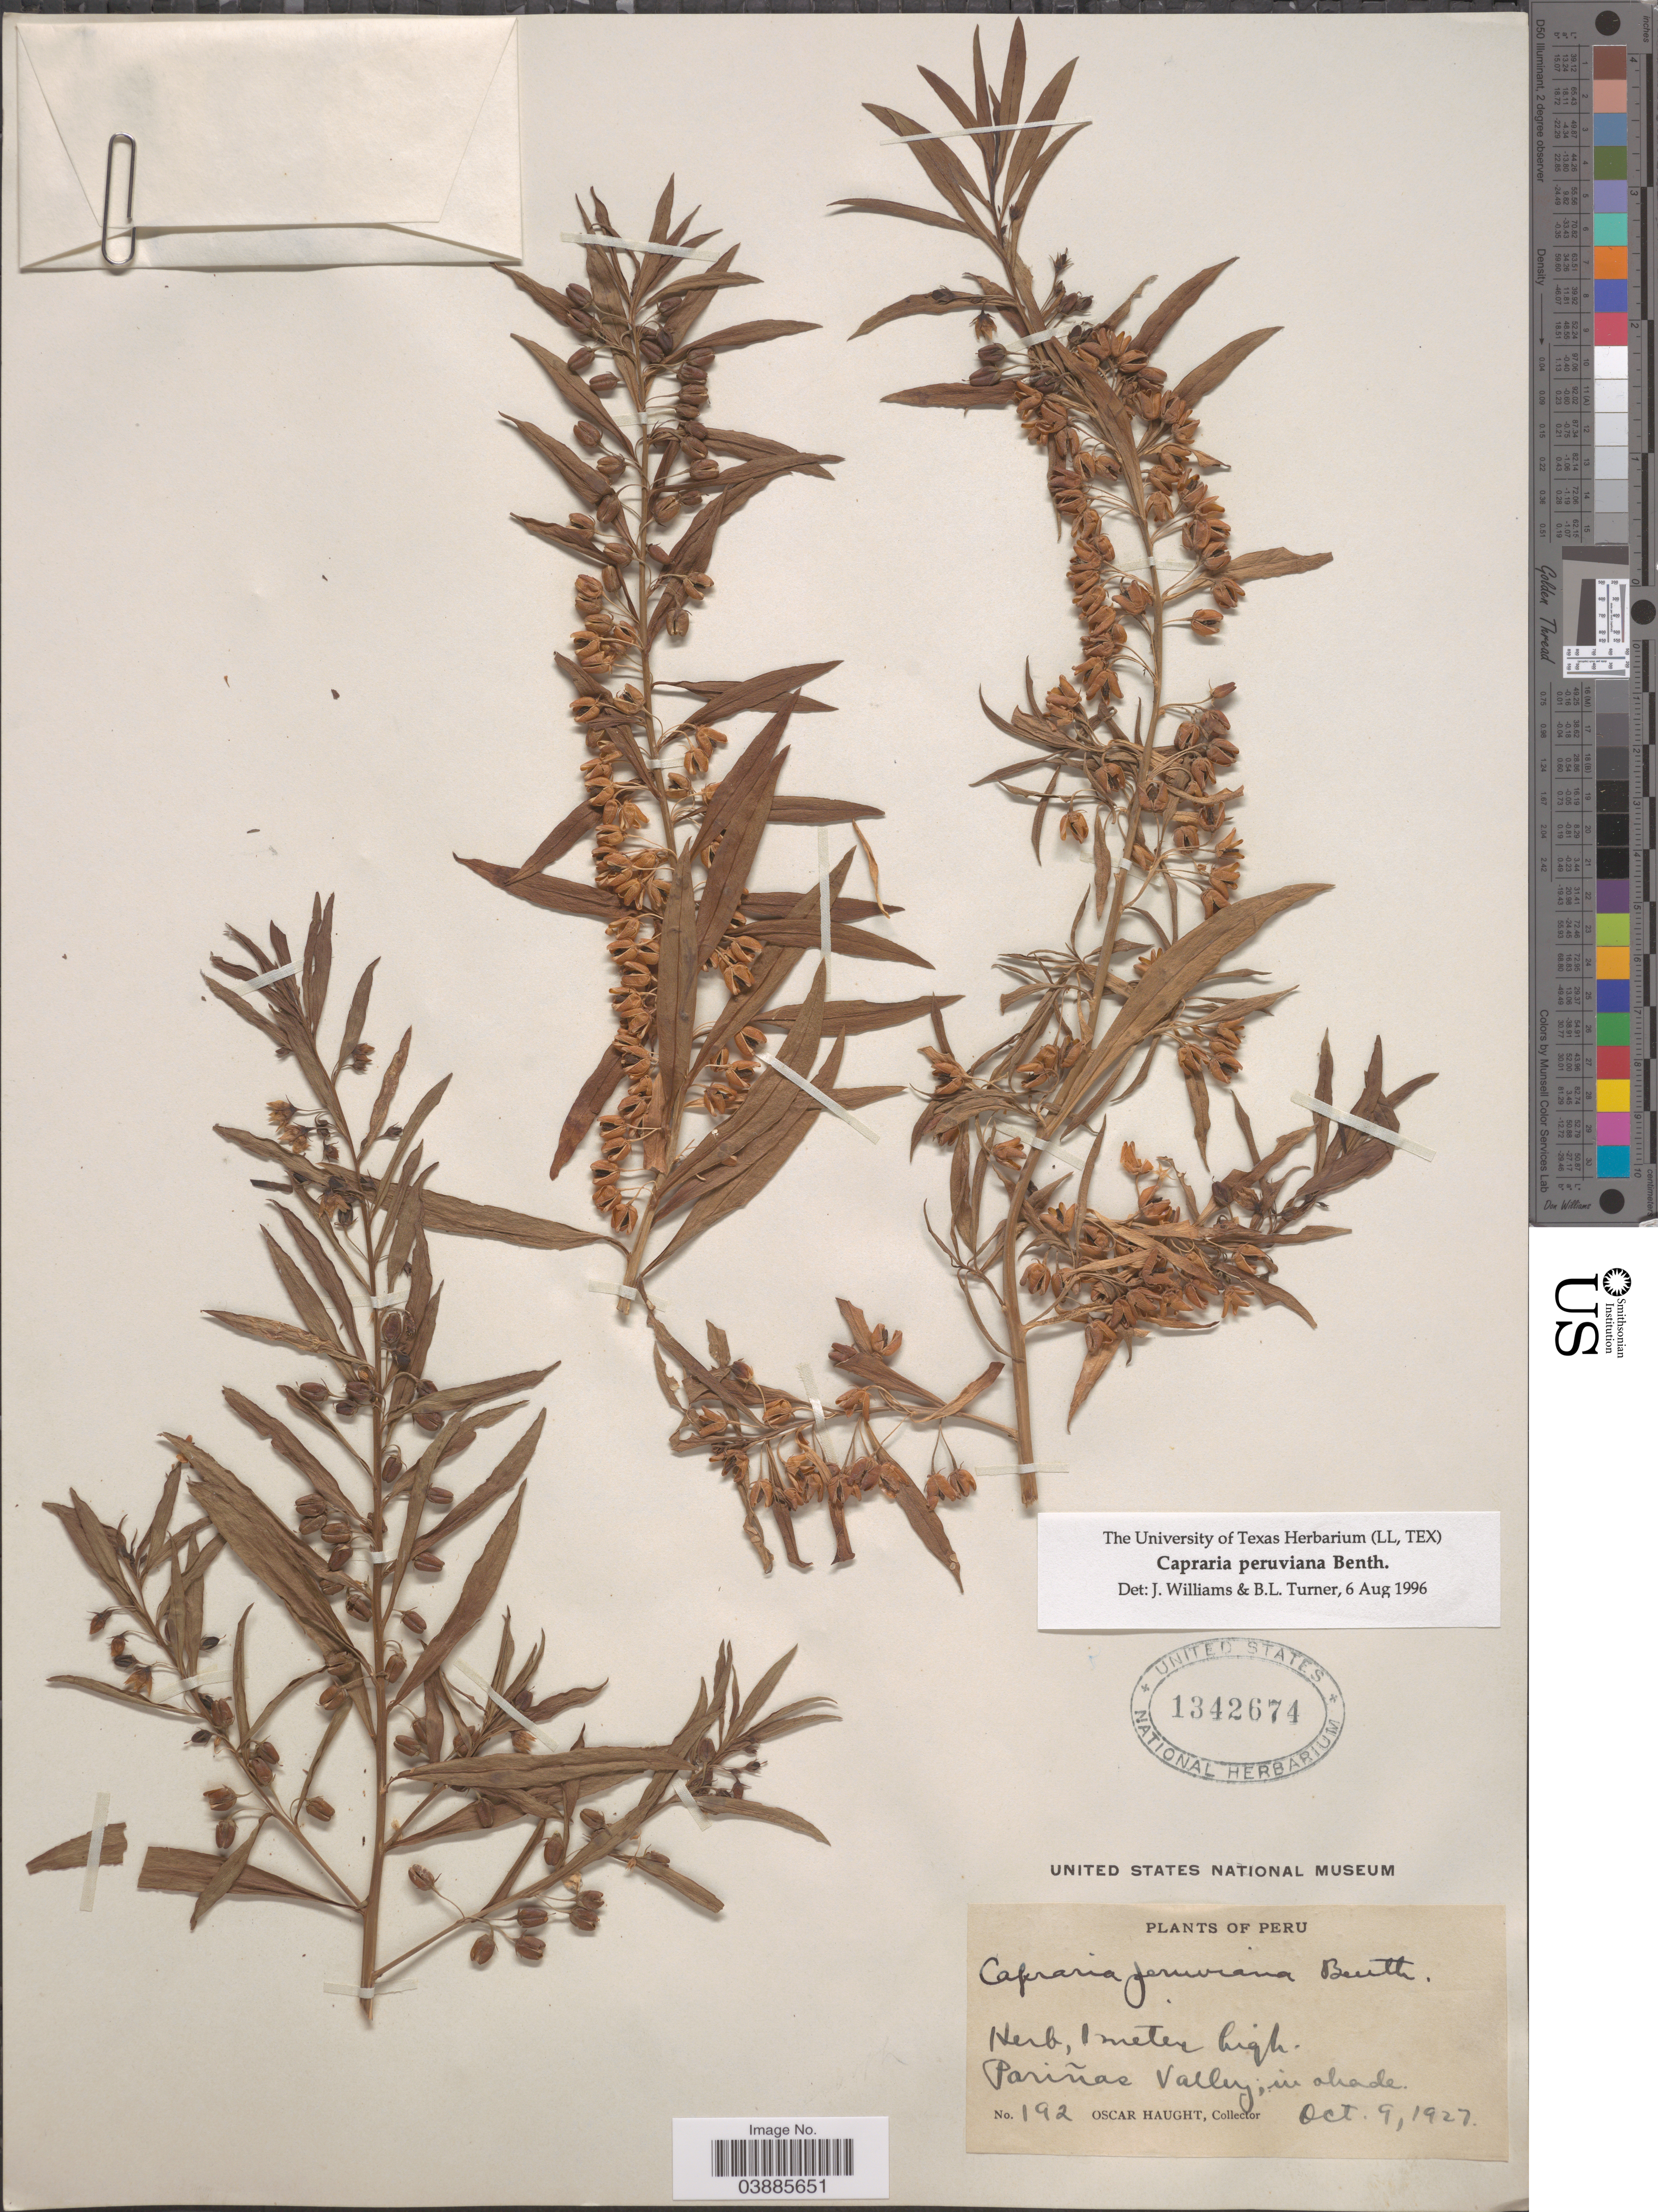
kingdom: Plantae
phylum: Tracheophyta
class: Magnoliopsida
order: Lamiales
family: Scrophulariaceae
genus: Capraria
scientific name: Capraria peruviana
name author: Benth.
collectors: O. L. Haught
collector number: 192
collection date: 1927-10-09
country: Peru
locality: Pariñas Valley.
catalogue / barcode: US 1342674